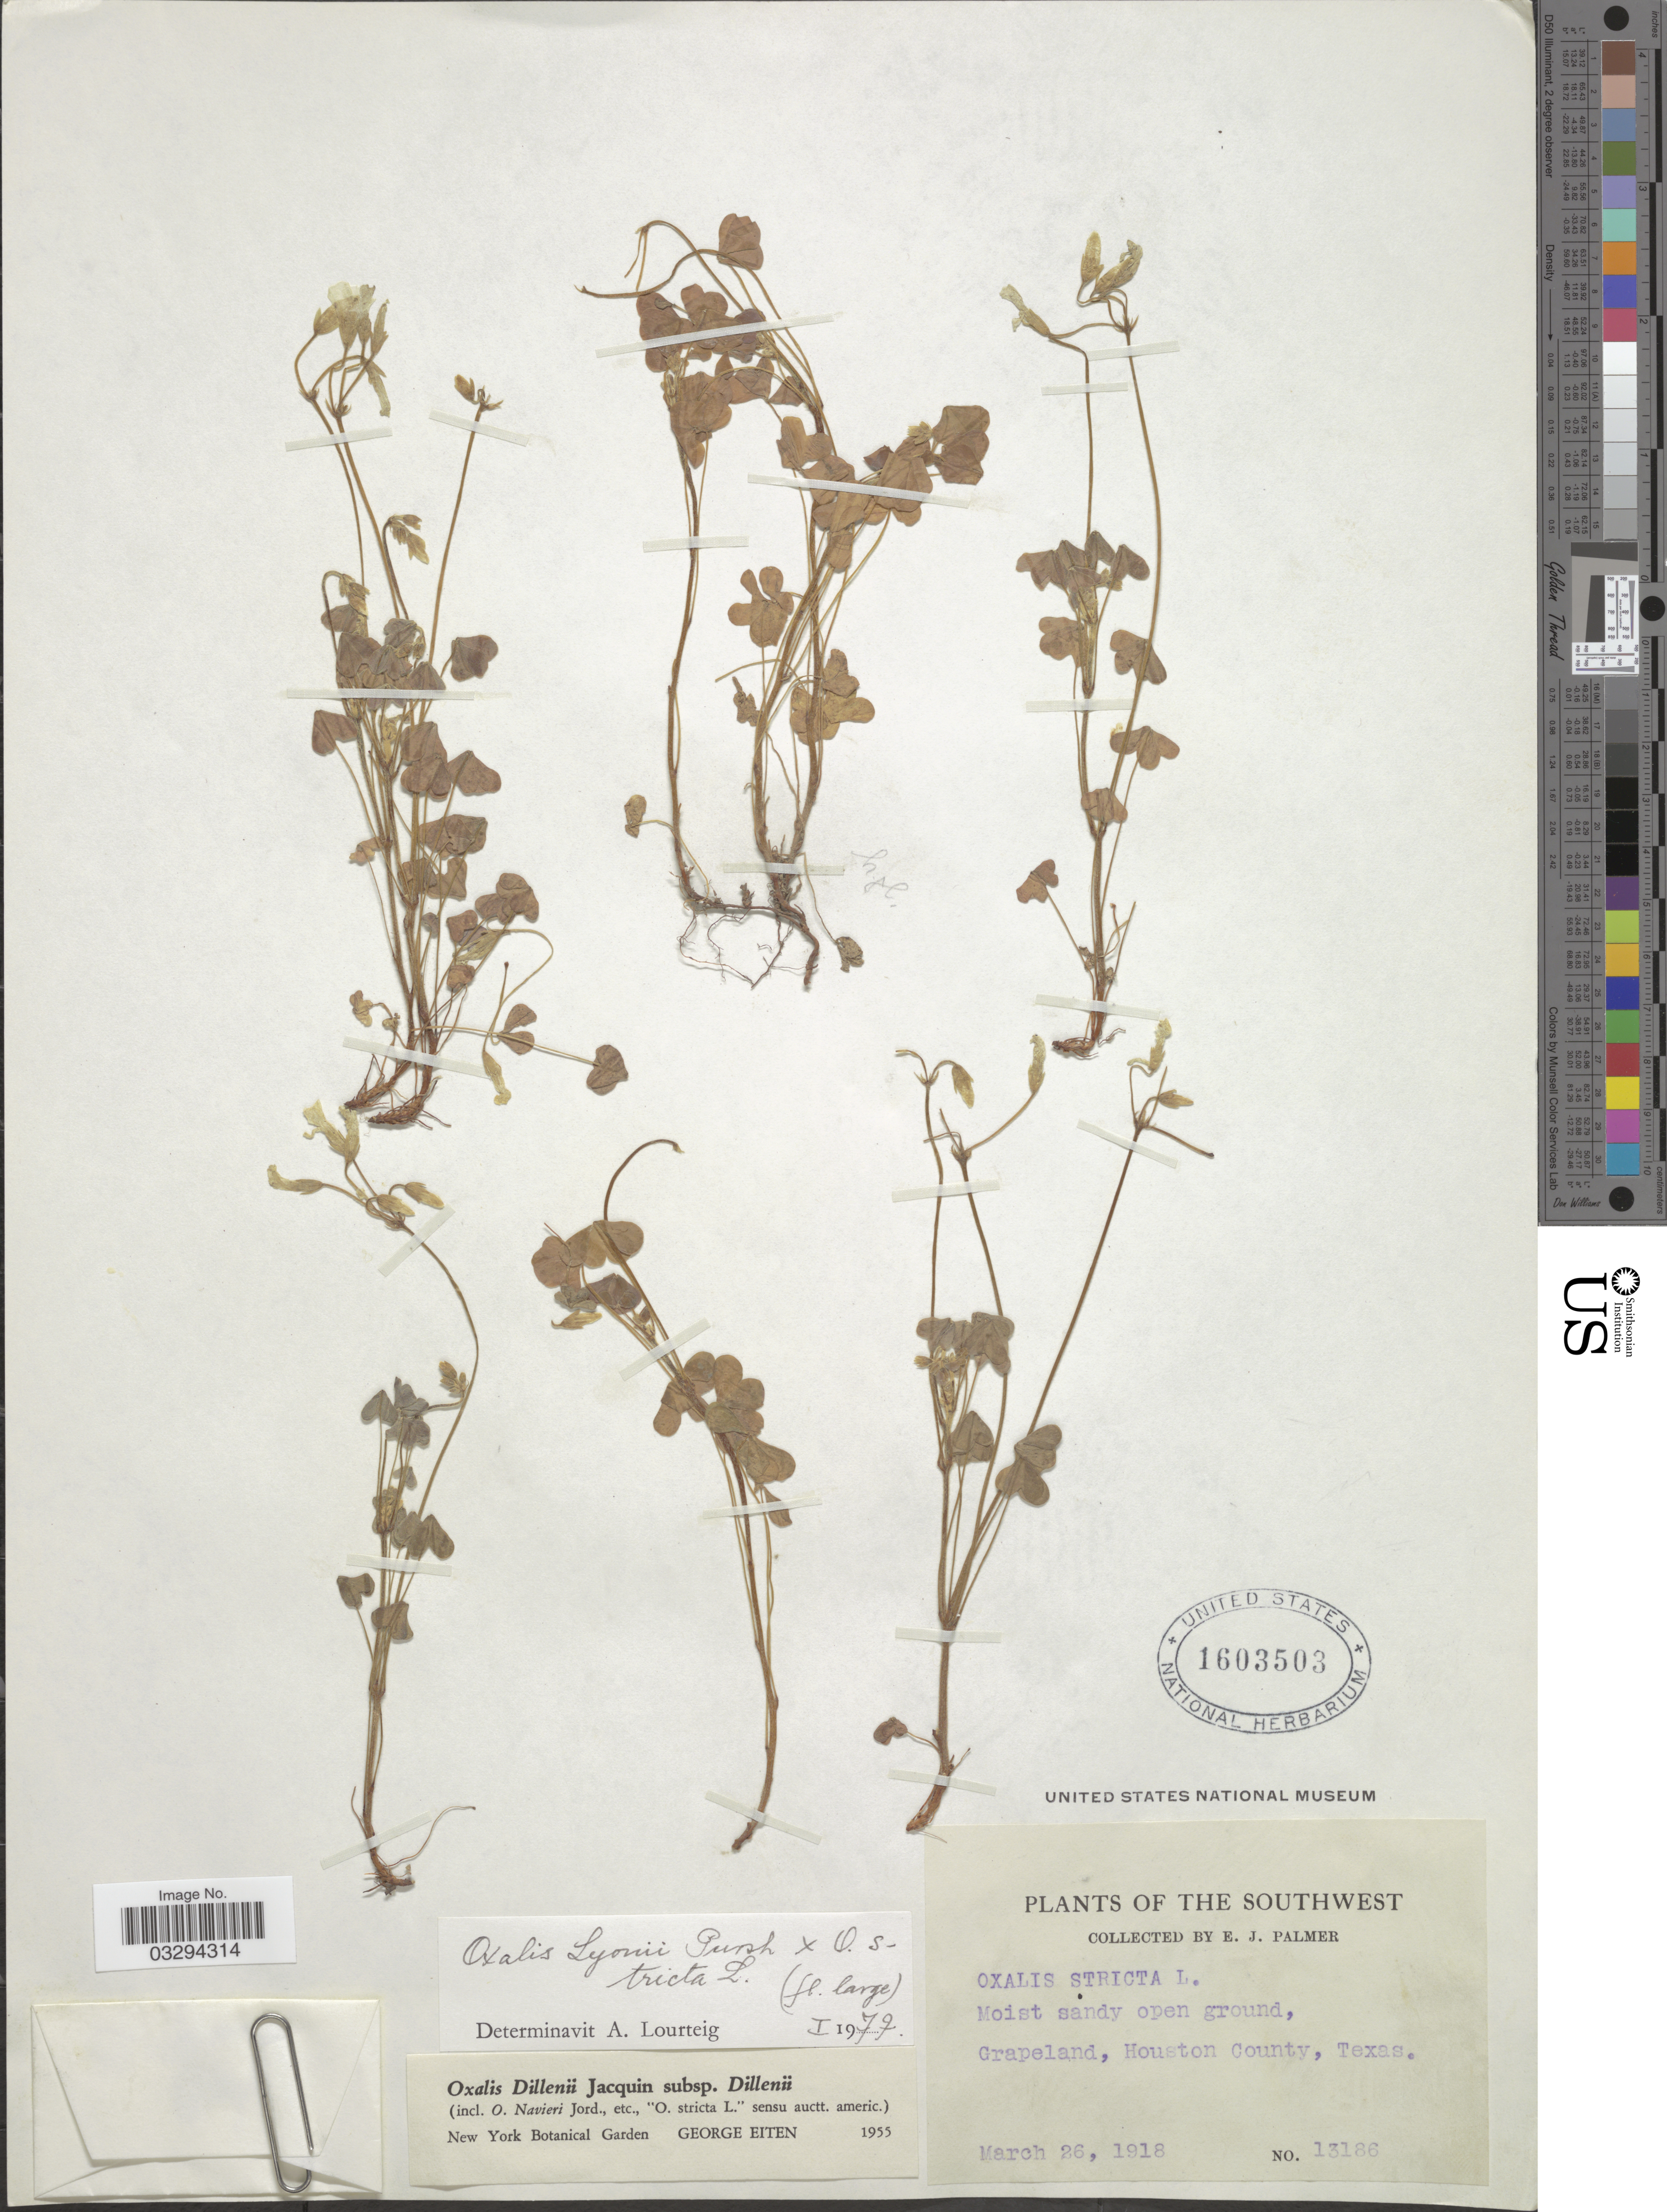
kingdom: Plantae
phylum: Tracheophyta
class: Magnoliopsida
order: Oxalidales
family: Oxalidaceae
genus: Oxalis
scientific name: Oxalis lyonii x O. stricta L.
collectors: E. J. Palmer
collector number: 13186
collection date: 1918-03-26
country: United States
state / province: Texas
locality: The Southwest. Grapeland, Houston County.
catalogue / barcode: US 1603503